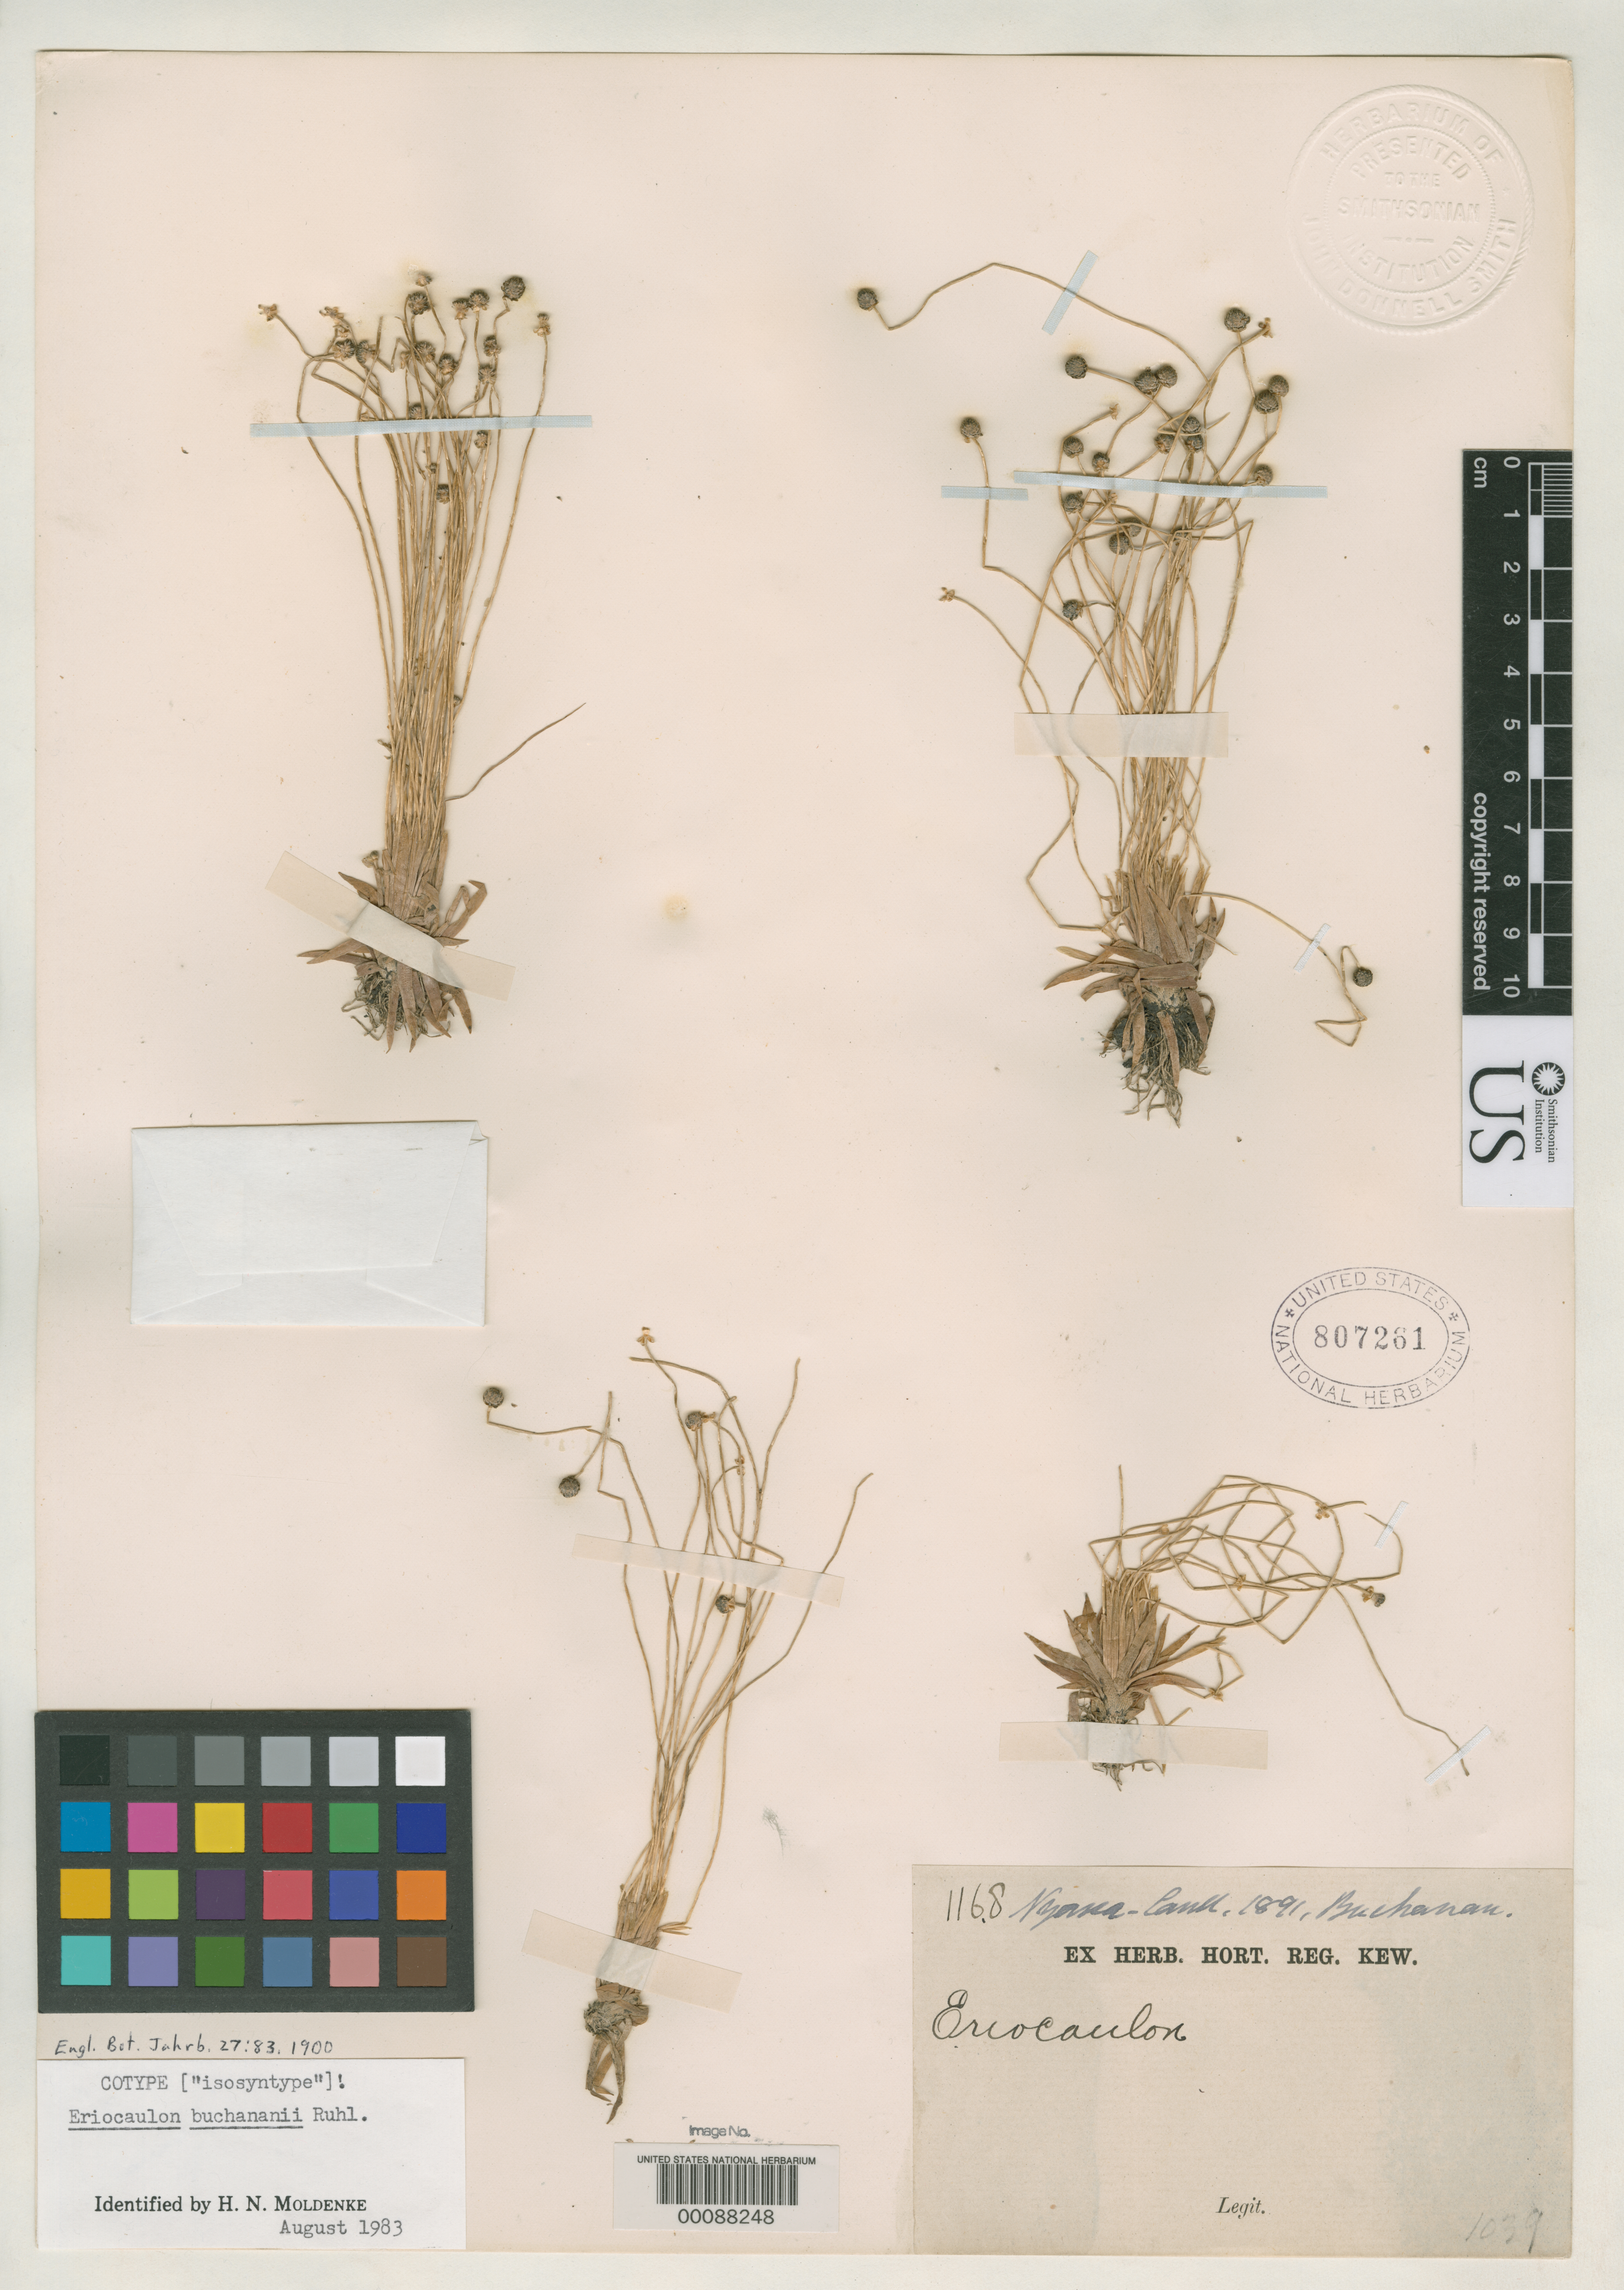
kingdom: Plantae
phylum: Tracheophyta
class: Liliopsida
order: Poales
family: Eriocaulaceae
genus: Eriocaulon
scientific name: Eriocaulon buchananii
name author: Ruhland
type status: Isosyntype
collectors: J. Buchanan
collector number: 1168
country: Malawi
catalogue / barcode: US 807261